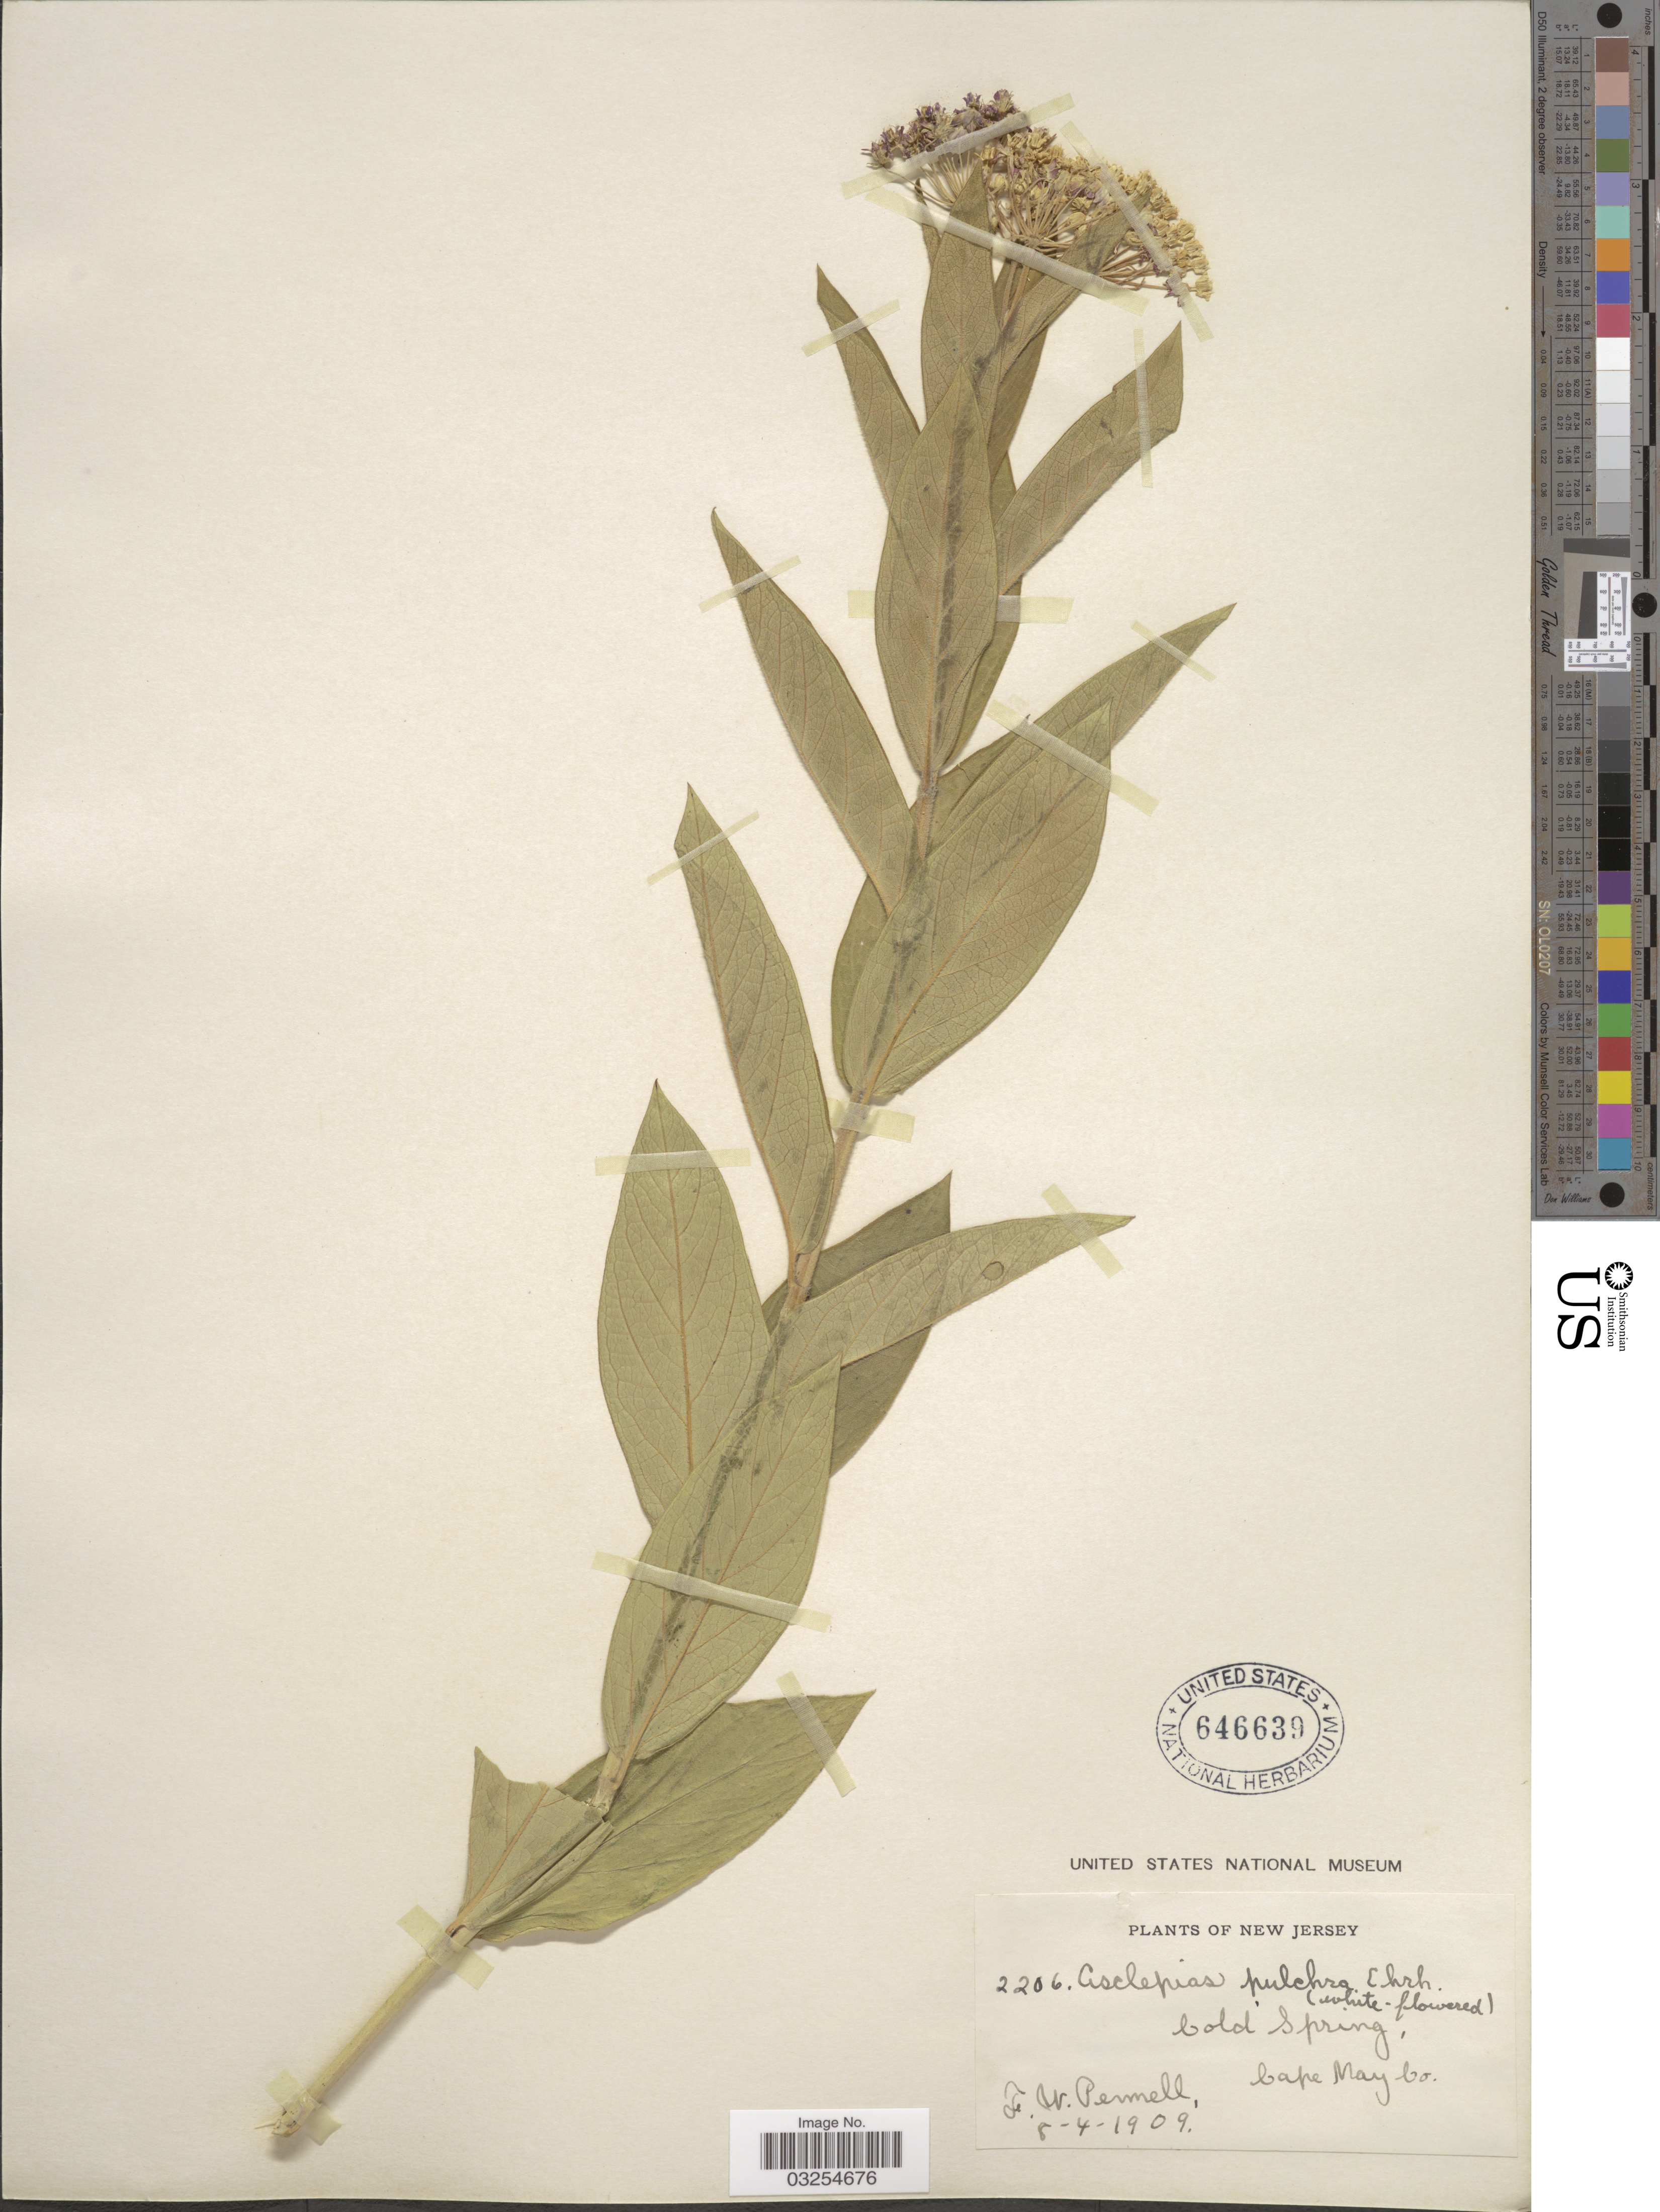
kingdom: Plantae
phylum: Tracheophyta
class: Magnoliopsida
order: Gentianales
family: Apocynaceae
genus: Asclepias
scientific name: Asclepias incarnata subsp. pulchra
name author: (Ehrh. ex Willd.) Woodson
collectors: F. W. Pennell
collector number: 2206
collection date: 1909-08-04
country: United States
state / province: New Jersey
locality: Cold Spring, Cape May Co.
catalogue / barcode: US 646639